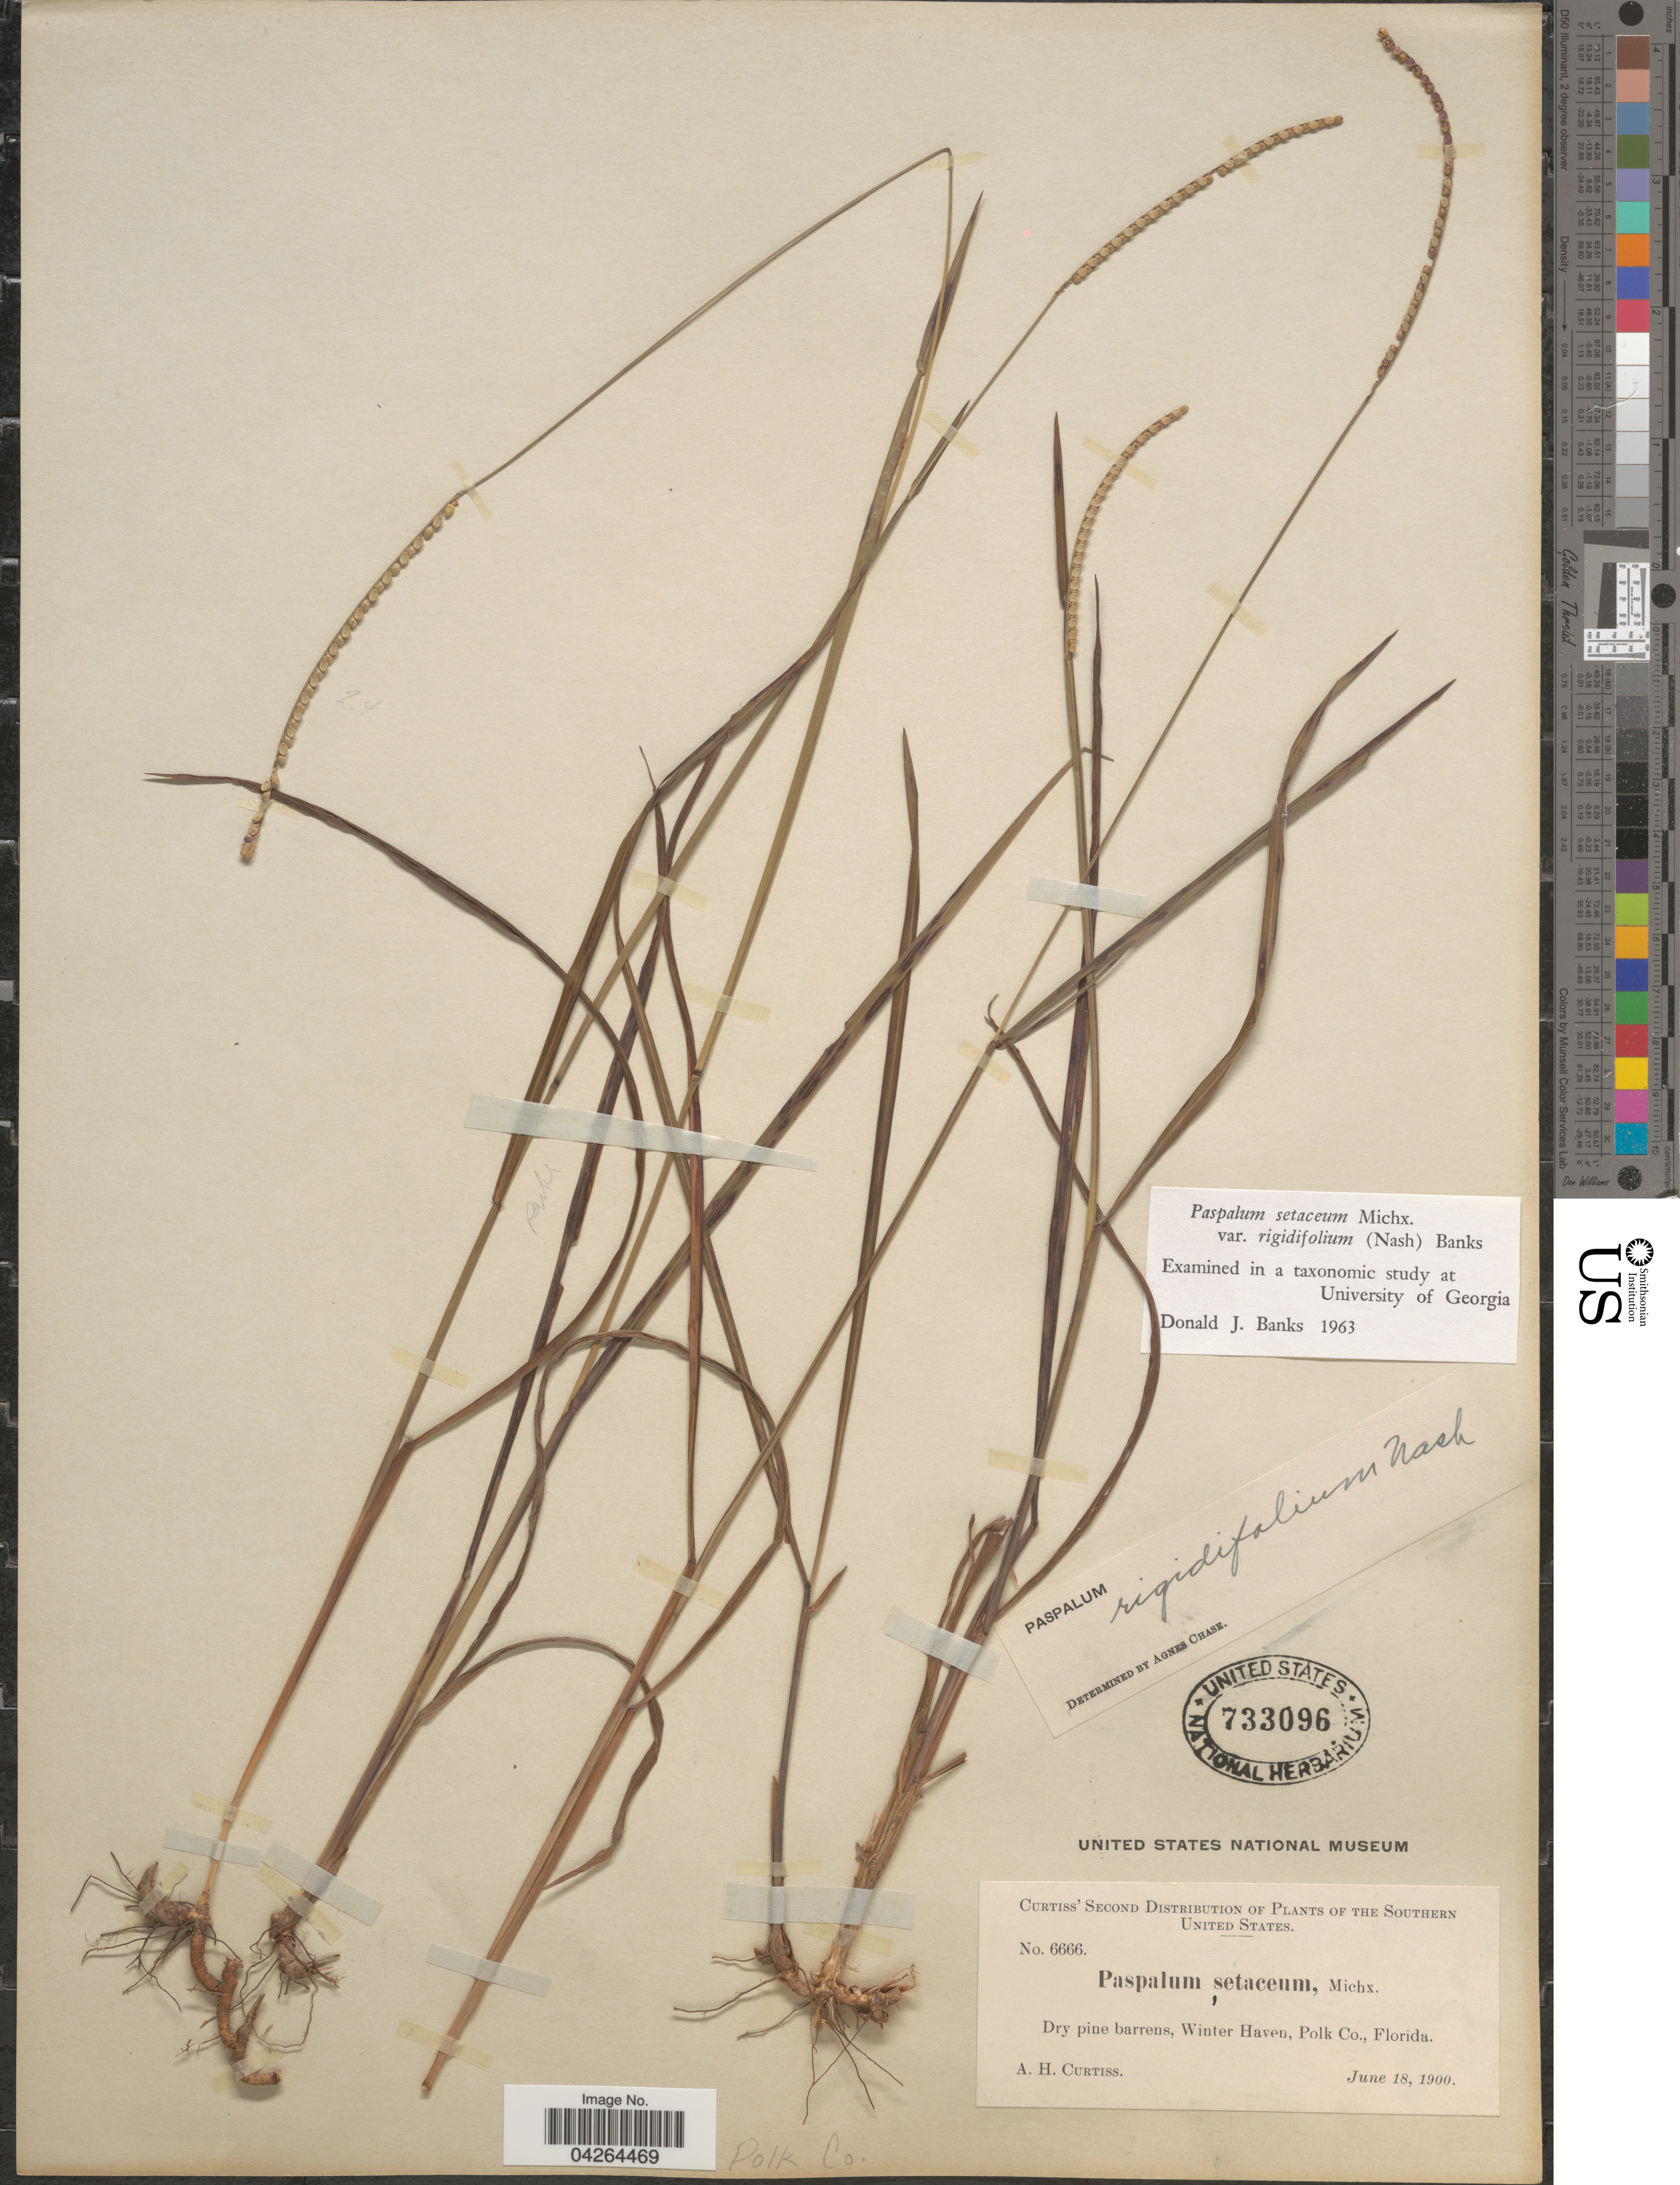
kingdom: Plantae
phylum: Tracheophyta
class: Liliopsida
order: Poales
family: Poaceae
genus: Paspalum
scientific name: Paspalum setaceum var. rigidifolium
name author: (Nash) D.J. Banks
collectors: A. H. Curtiss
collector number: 6666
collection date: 1900-06-18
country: United States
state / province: Florida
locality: Southern United States. Dry pine barrens, Winter Haven, Polk Co.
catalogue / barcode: US 733096